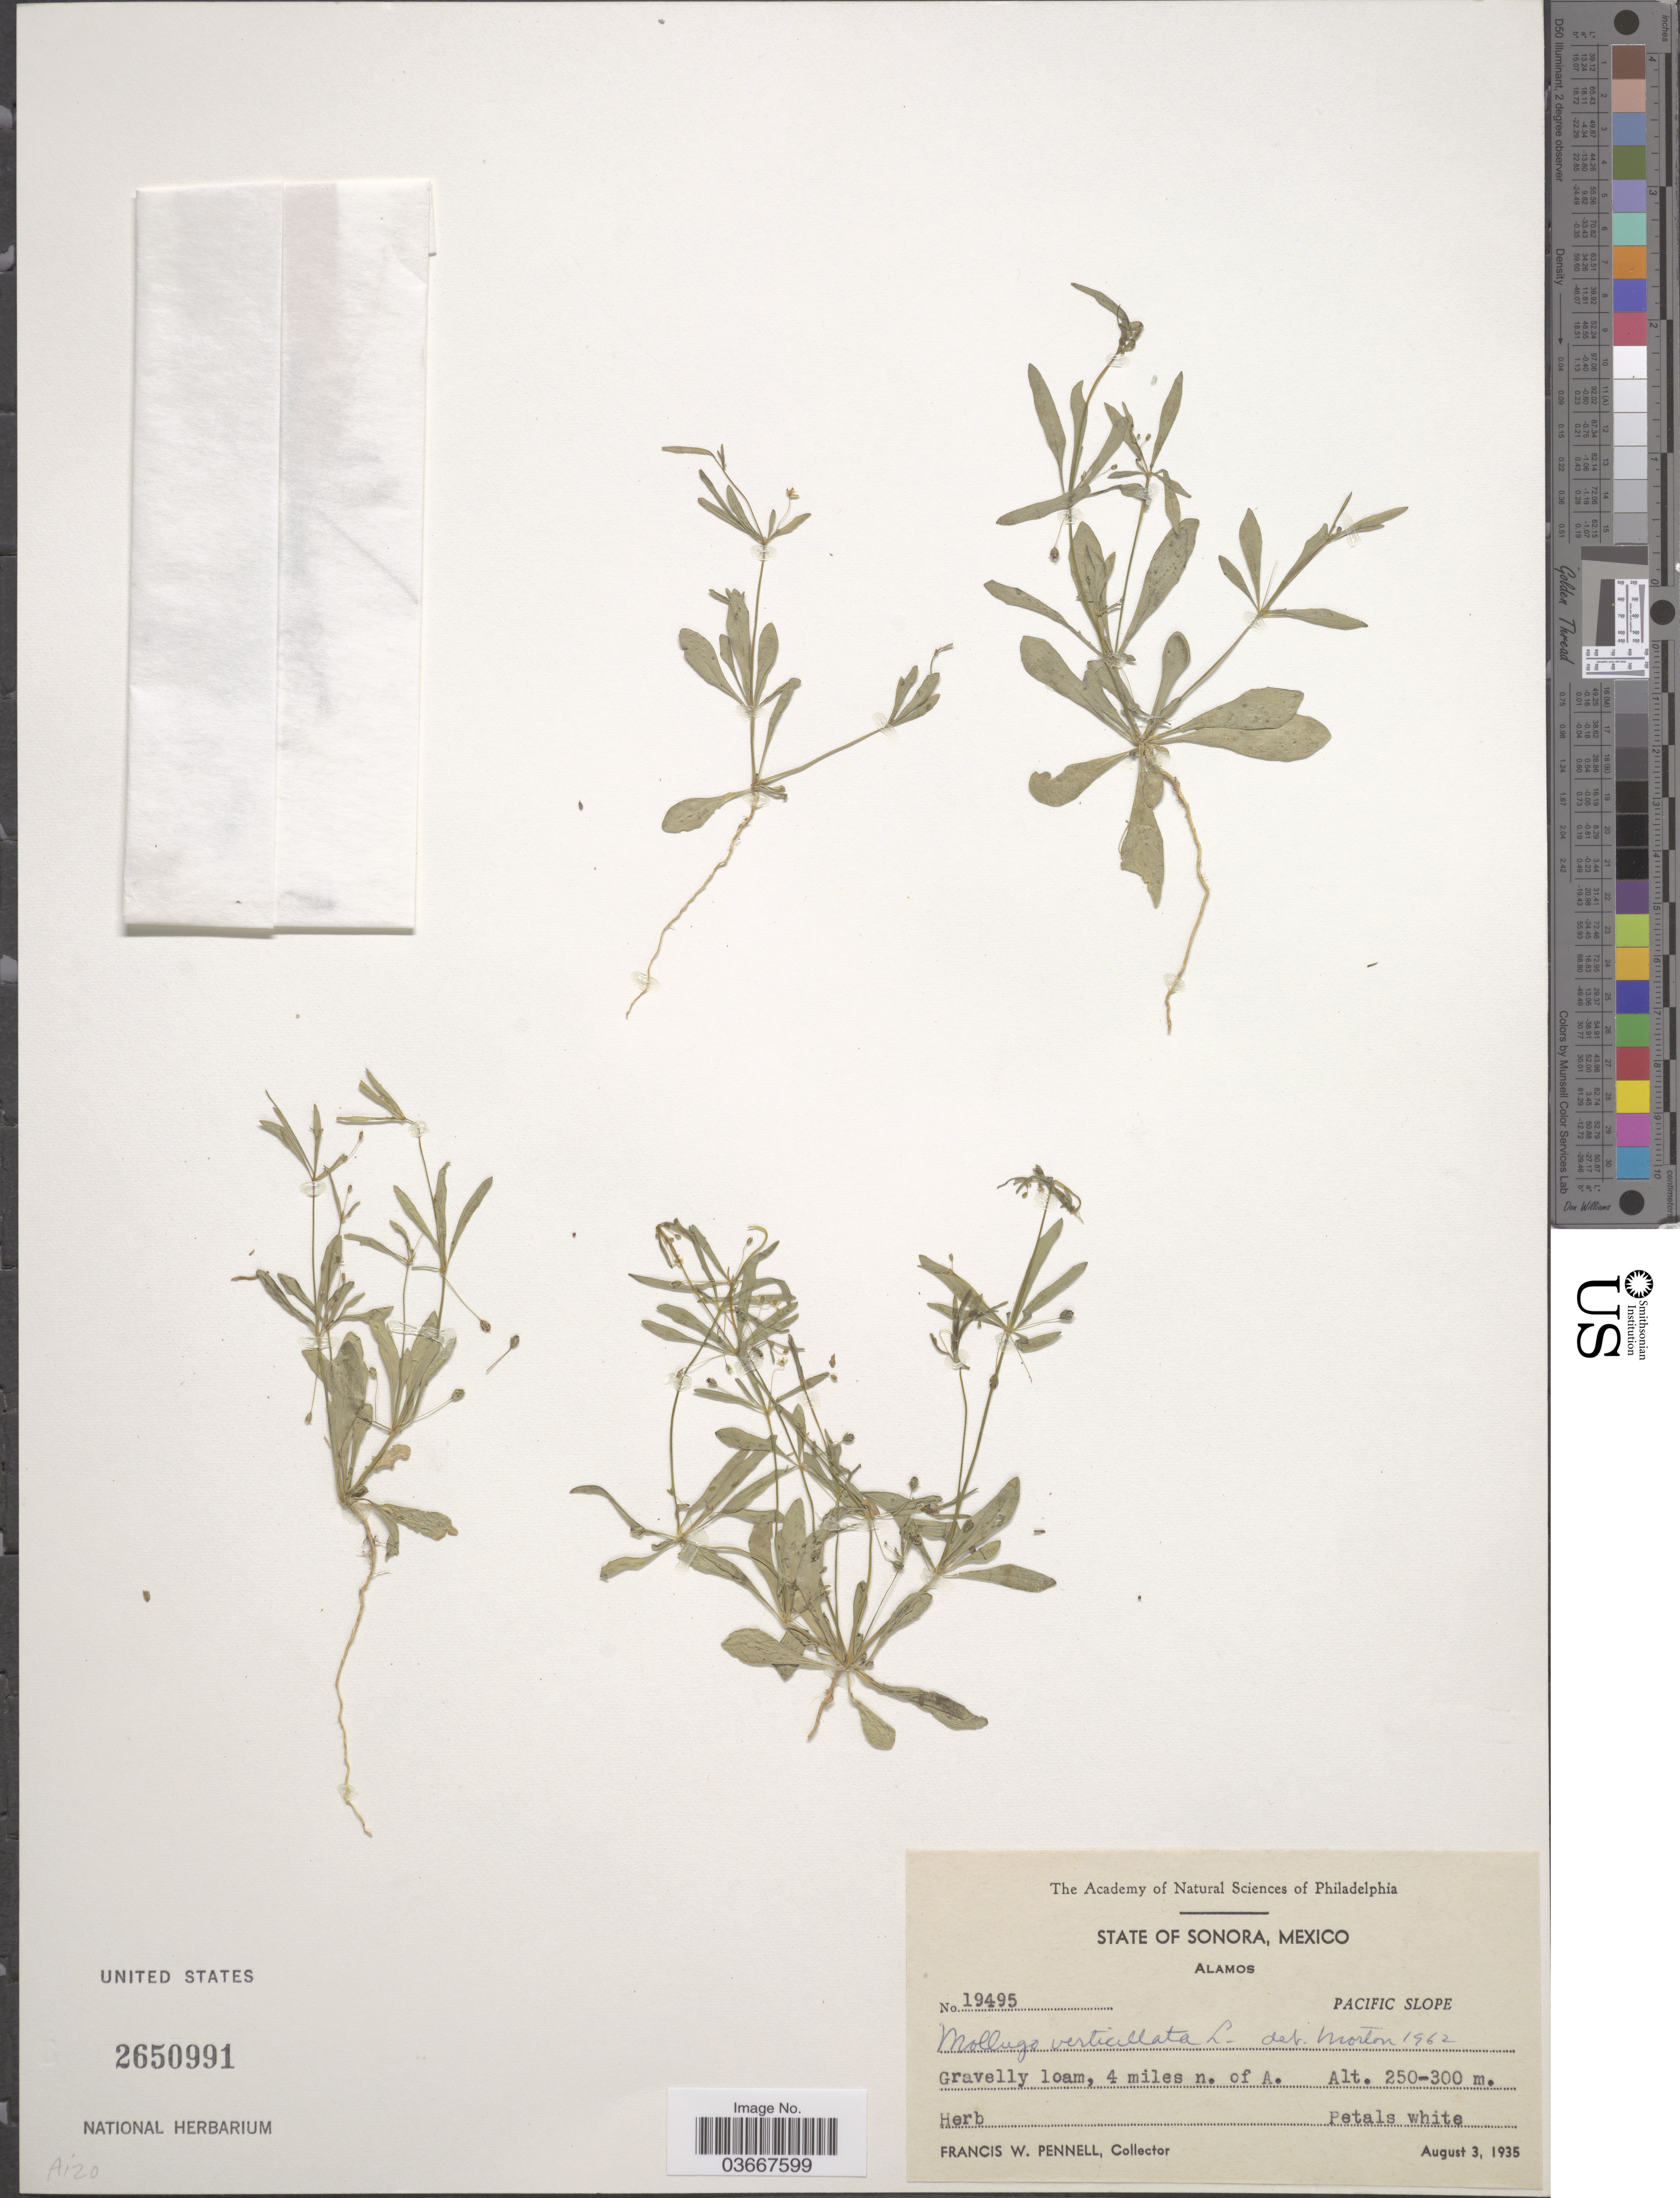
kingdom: Plantae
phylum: Tracheophyta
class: Magnoliopsida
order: Caryophyllales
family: Molluginaceae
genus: Mollugo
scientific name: Mollugo verticillata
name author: L.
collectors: F. W. Pennell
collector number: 19495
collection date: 1935-08-03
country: Mexico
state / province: Sonora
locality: Alamos. Pacific Slope. Gravelly loam, 4 miles n. of A.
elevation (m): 250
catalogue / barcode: US 2650991